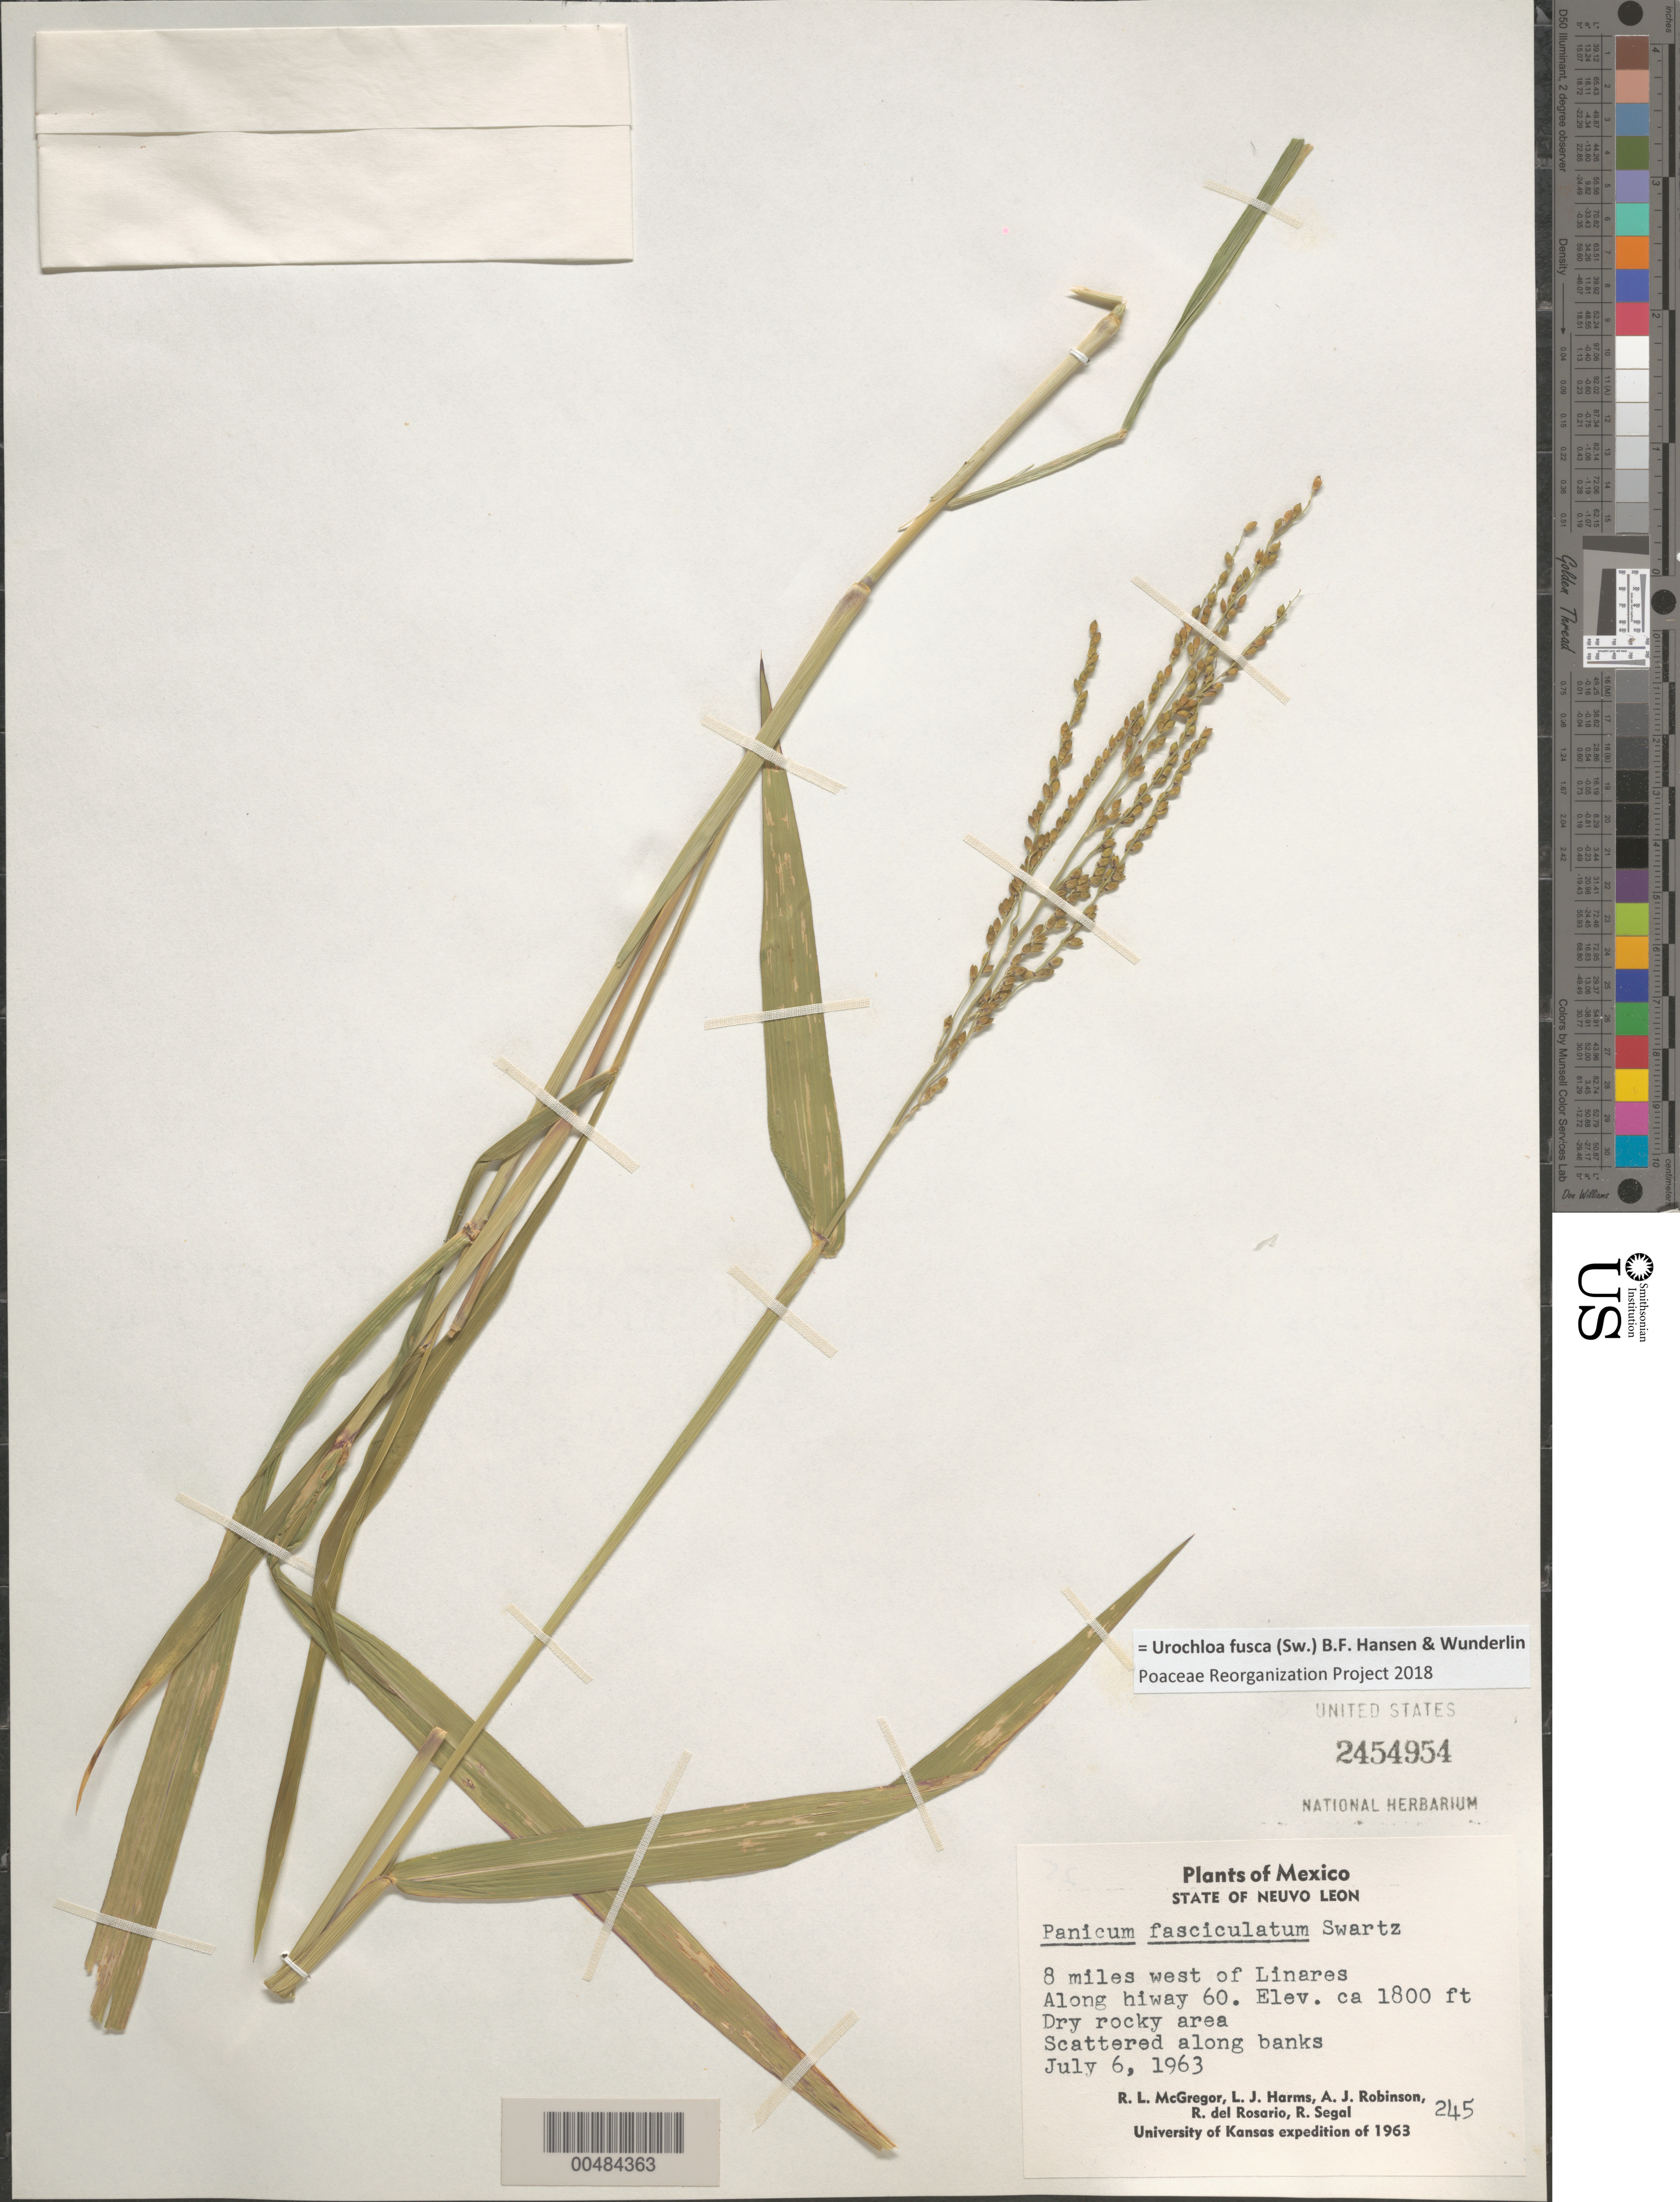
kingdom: Plantae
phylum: Tracheophyta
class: Liliopsida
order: Poales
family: Poaceae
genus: Brachiaria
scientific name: Brachiaria fasciculata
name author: (Sw.) Parodi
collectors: R. McGregor, L. Harms & A. J. Robinson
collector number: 245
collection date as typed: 6 Jul 1963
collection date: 1963-07-06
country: Mexico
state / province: Nuevo León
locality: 8 mi W of Linares, along highway 60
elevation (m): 549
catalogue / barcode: US 2454954